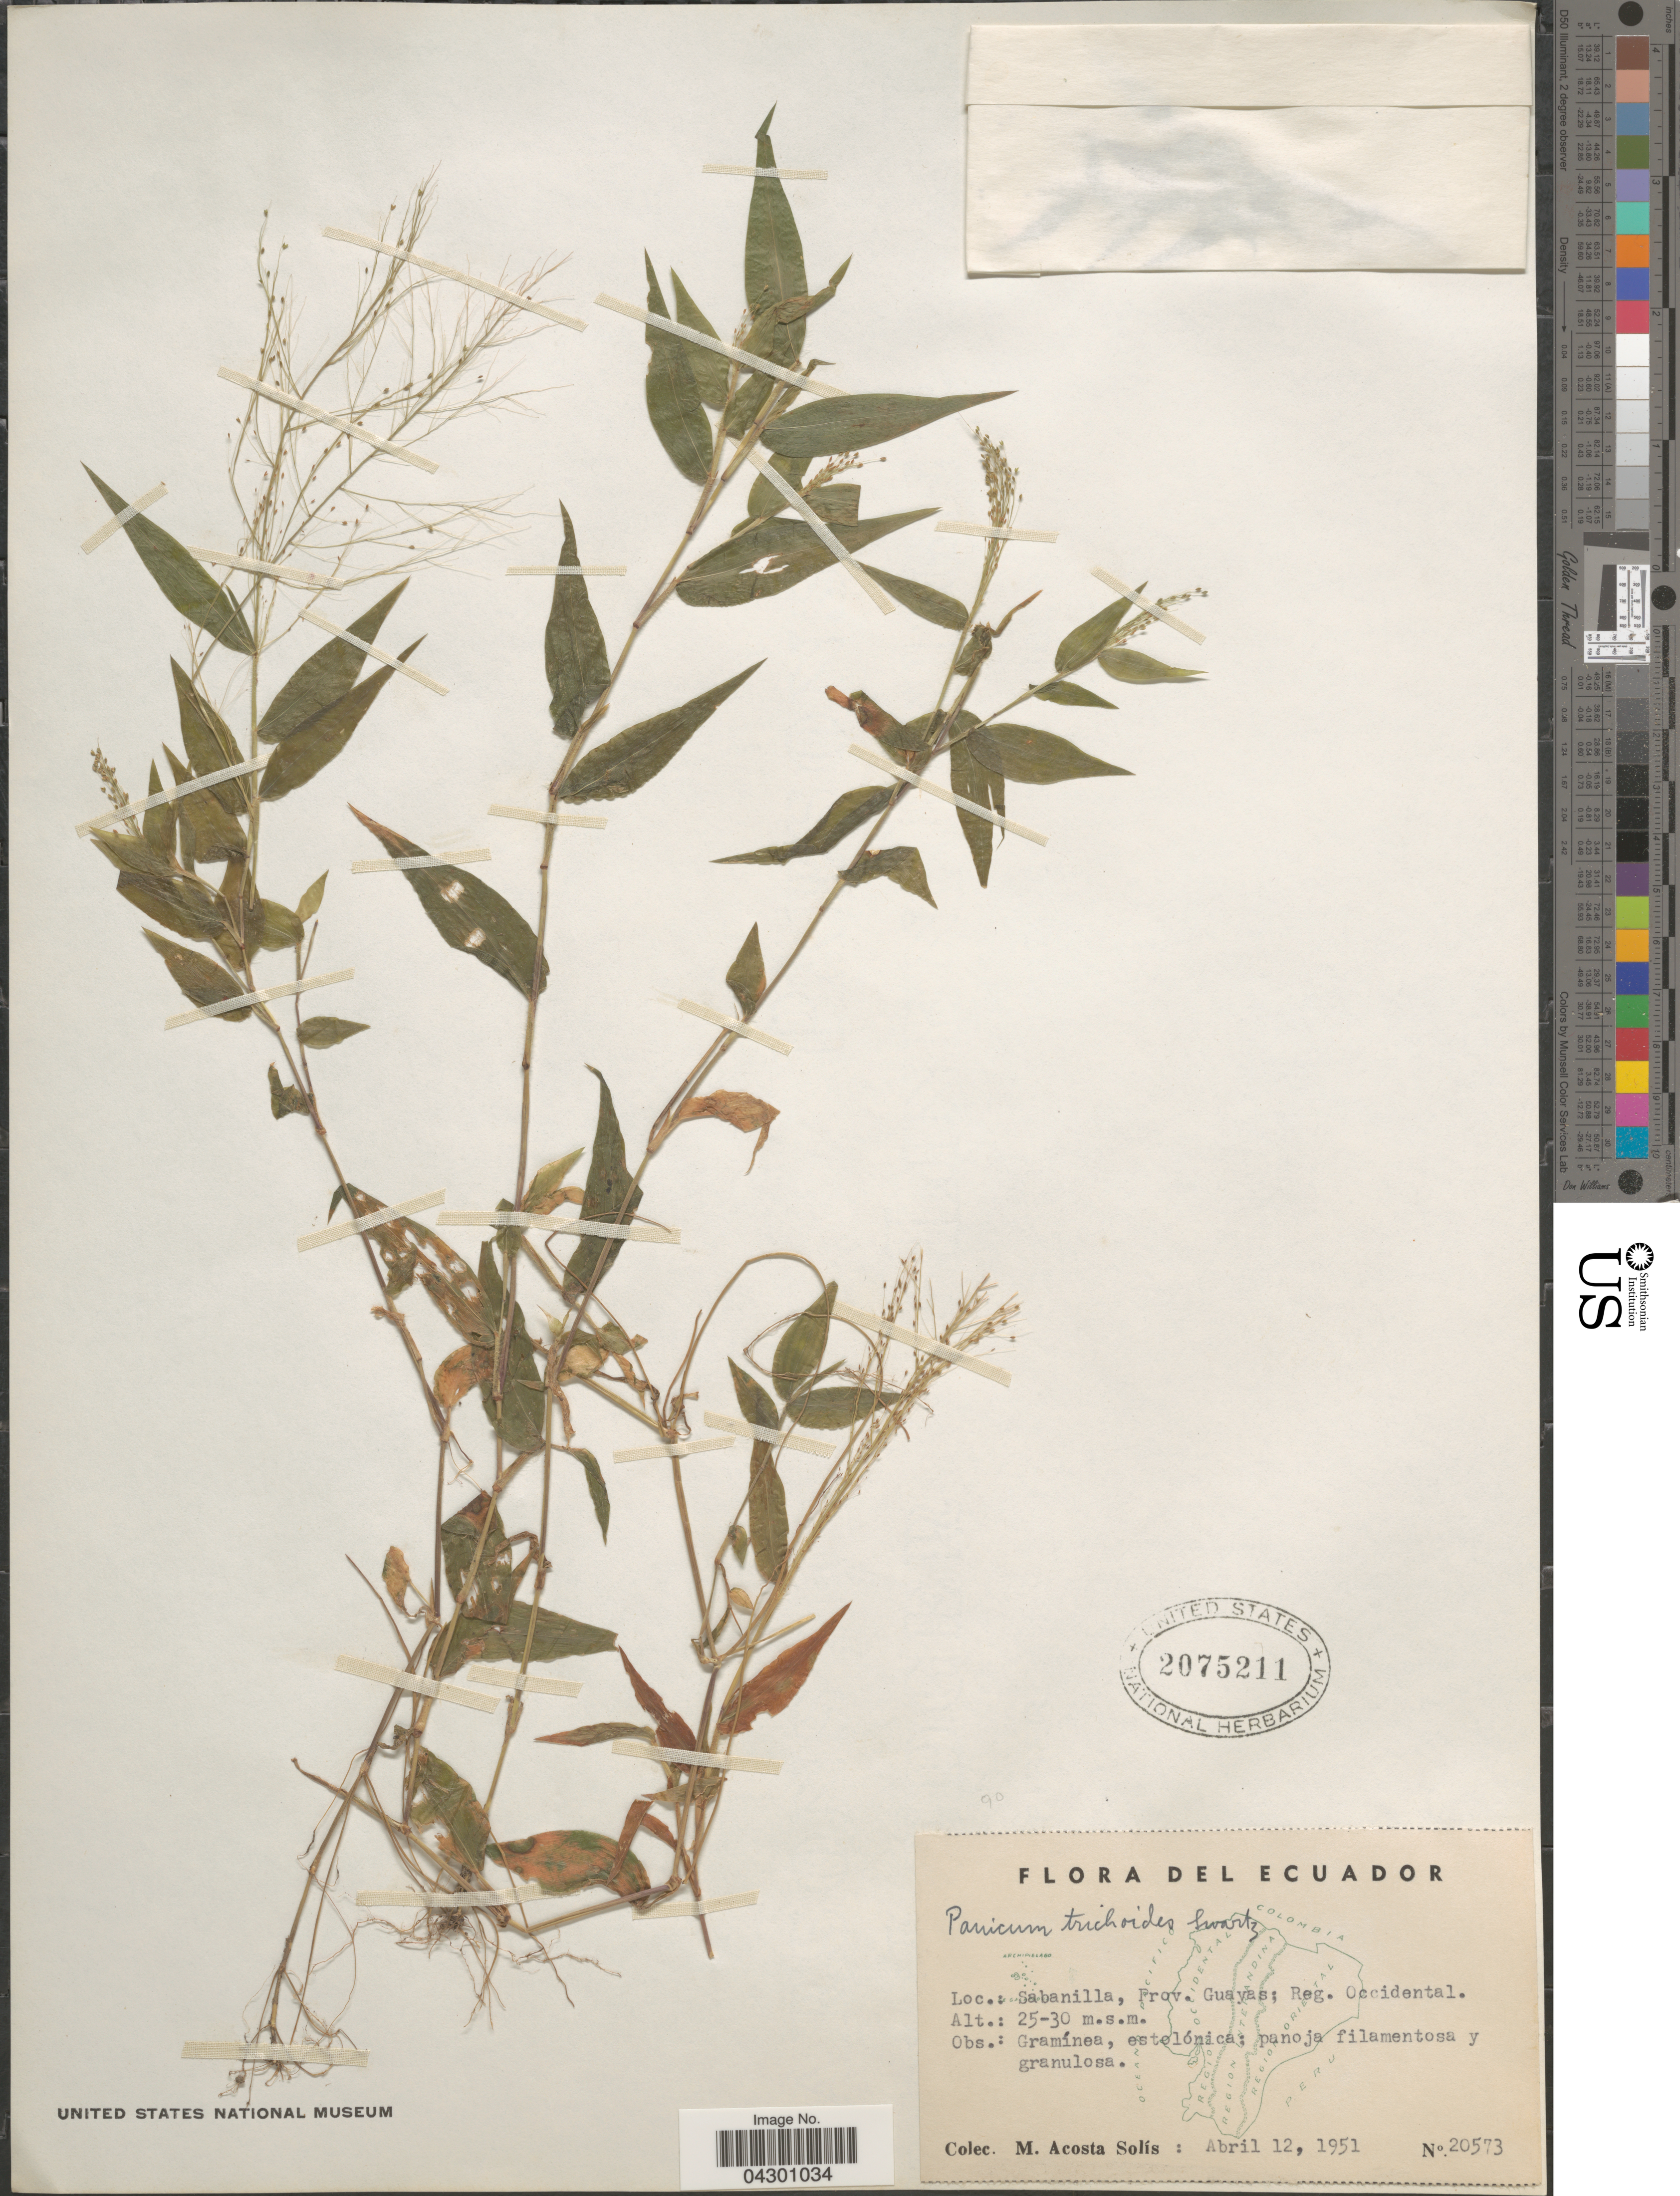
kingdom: Plantae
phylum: Tracheophyta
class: Liliopsida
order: Poales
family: Poaceae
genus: Panicum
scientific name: Panicum trichoides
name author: Sw.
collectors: M. Acosta Solis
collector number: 20573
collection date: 1951-04-12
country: Ecuador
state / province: Guayas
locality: Sabanilla; Reg. Occidental.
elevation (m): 25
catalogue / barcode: US 2075211